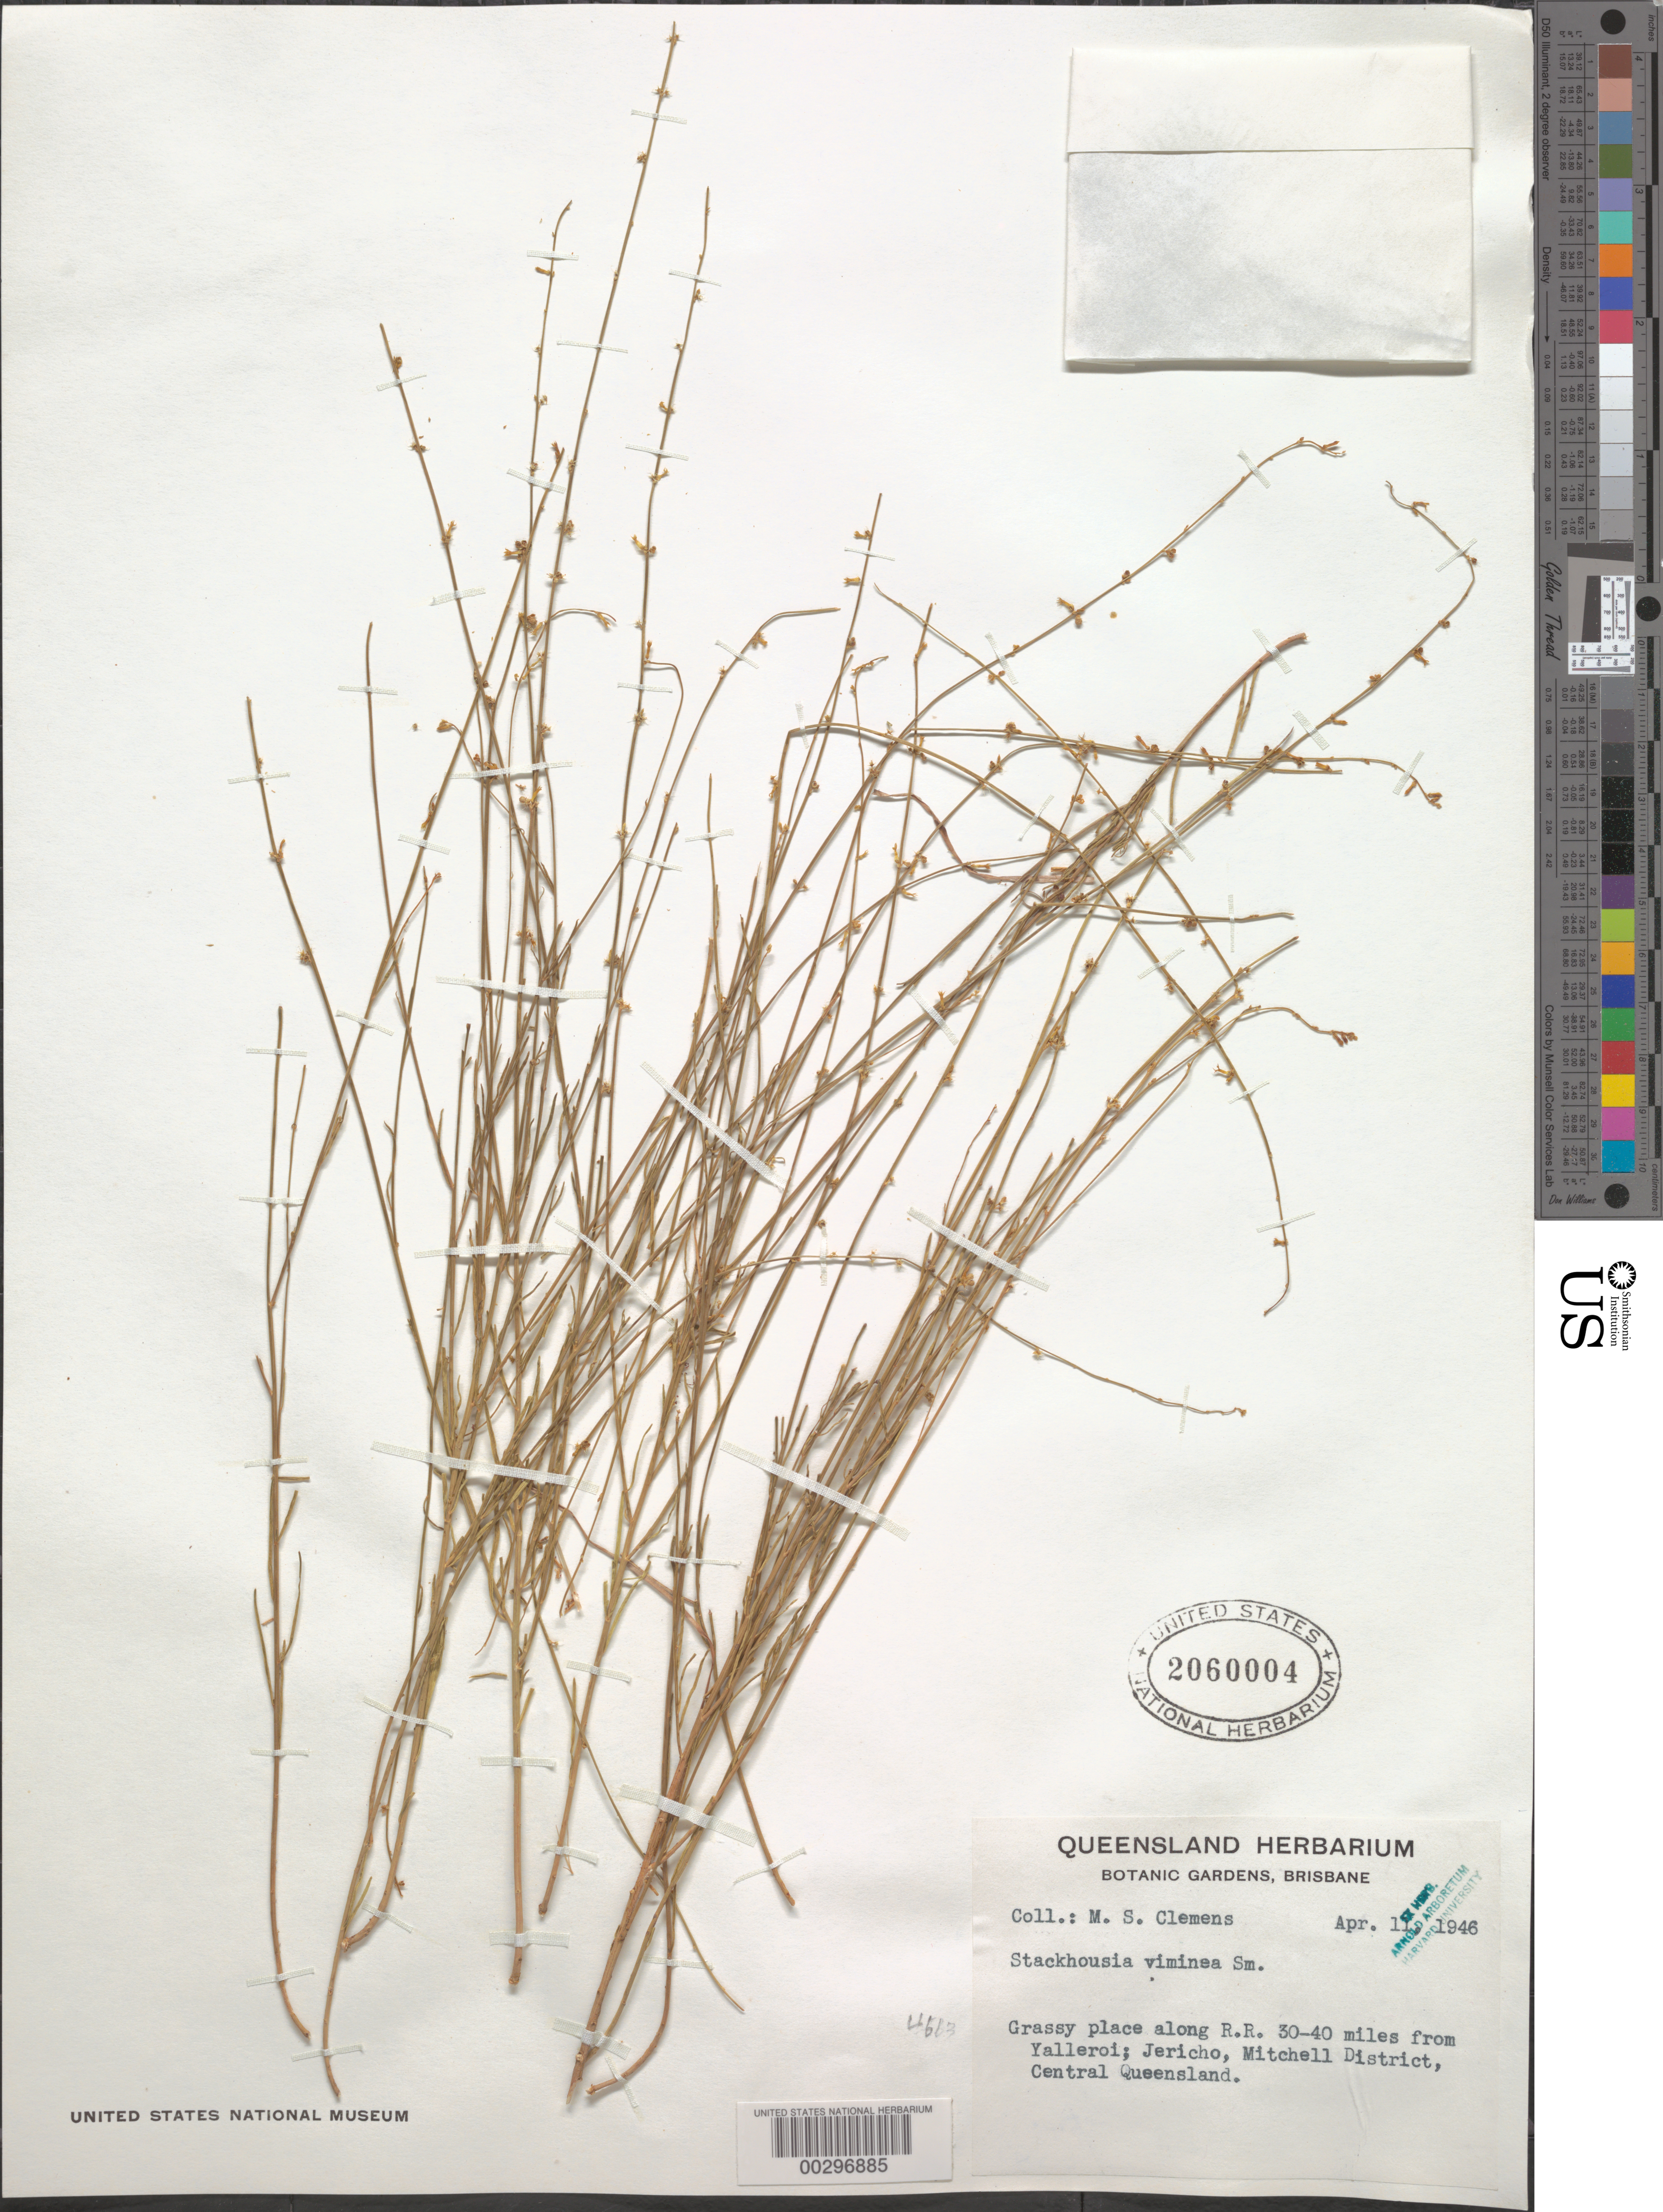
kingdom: Plantae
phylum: Tracheophyta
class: Magnoliopsida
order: Celastrales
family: Celastraceae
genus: Stackhousia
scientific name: Stackhousia viminea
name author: Small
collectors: M. S. Clemens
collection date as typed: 11 Apr 1946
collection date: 1946-04-11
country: Australia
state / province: Queensland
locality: Mitchell dist., jericho, 30-40 mi. from yalleroi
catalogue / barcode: US 2060004